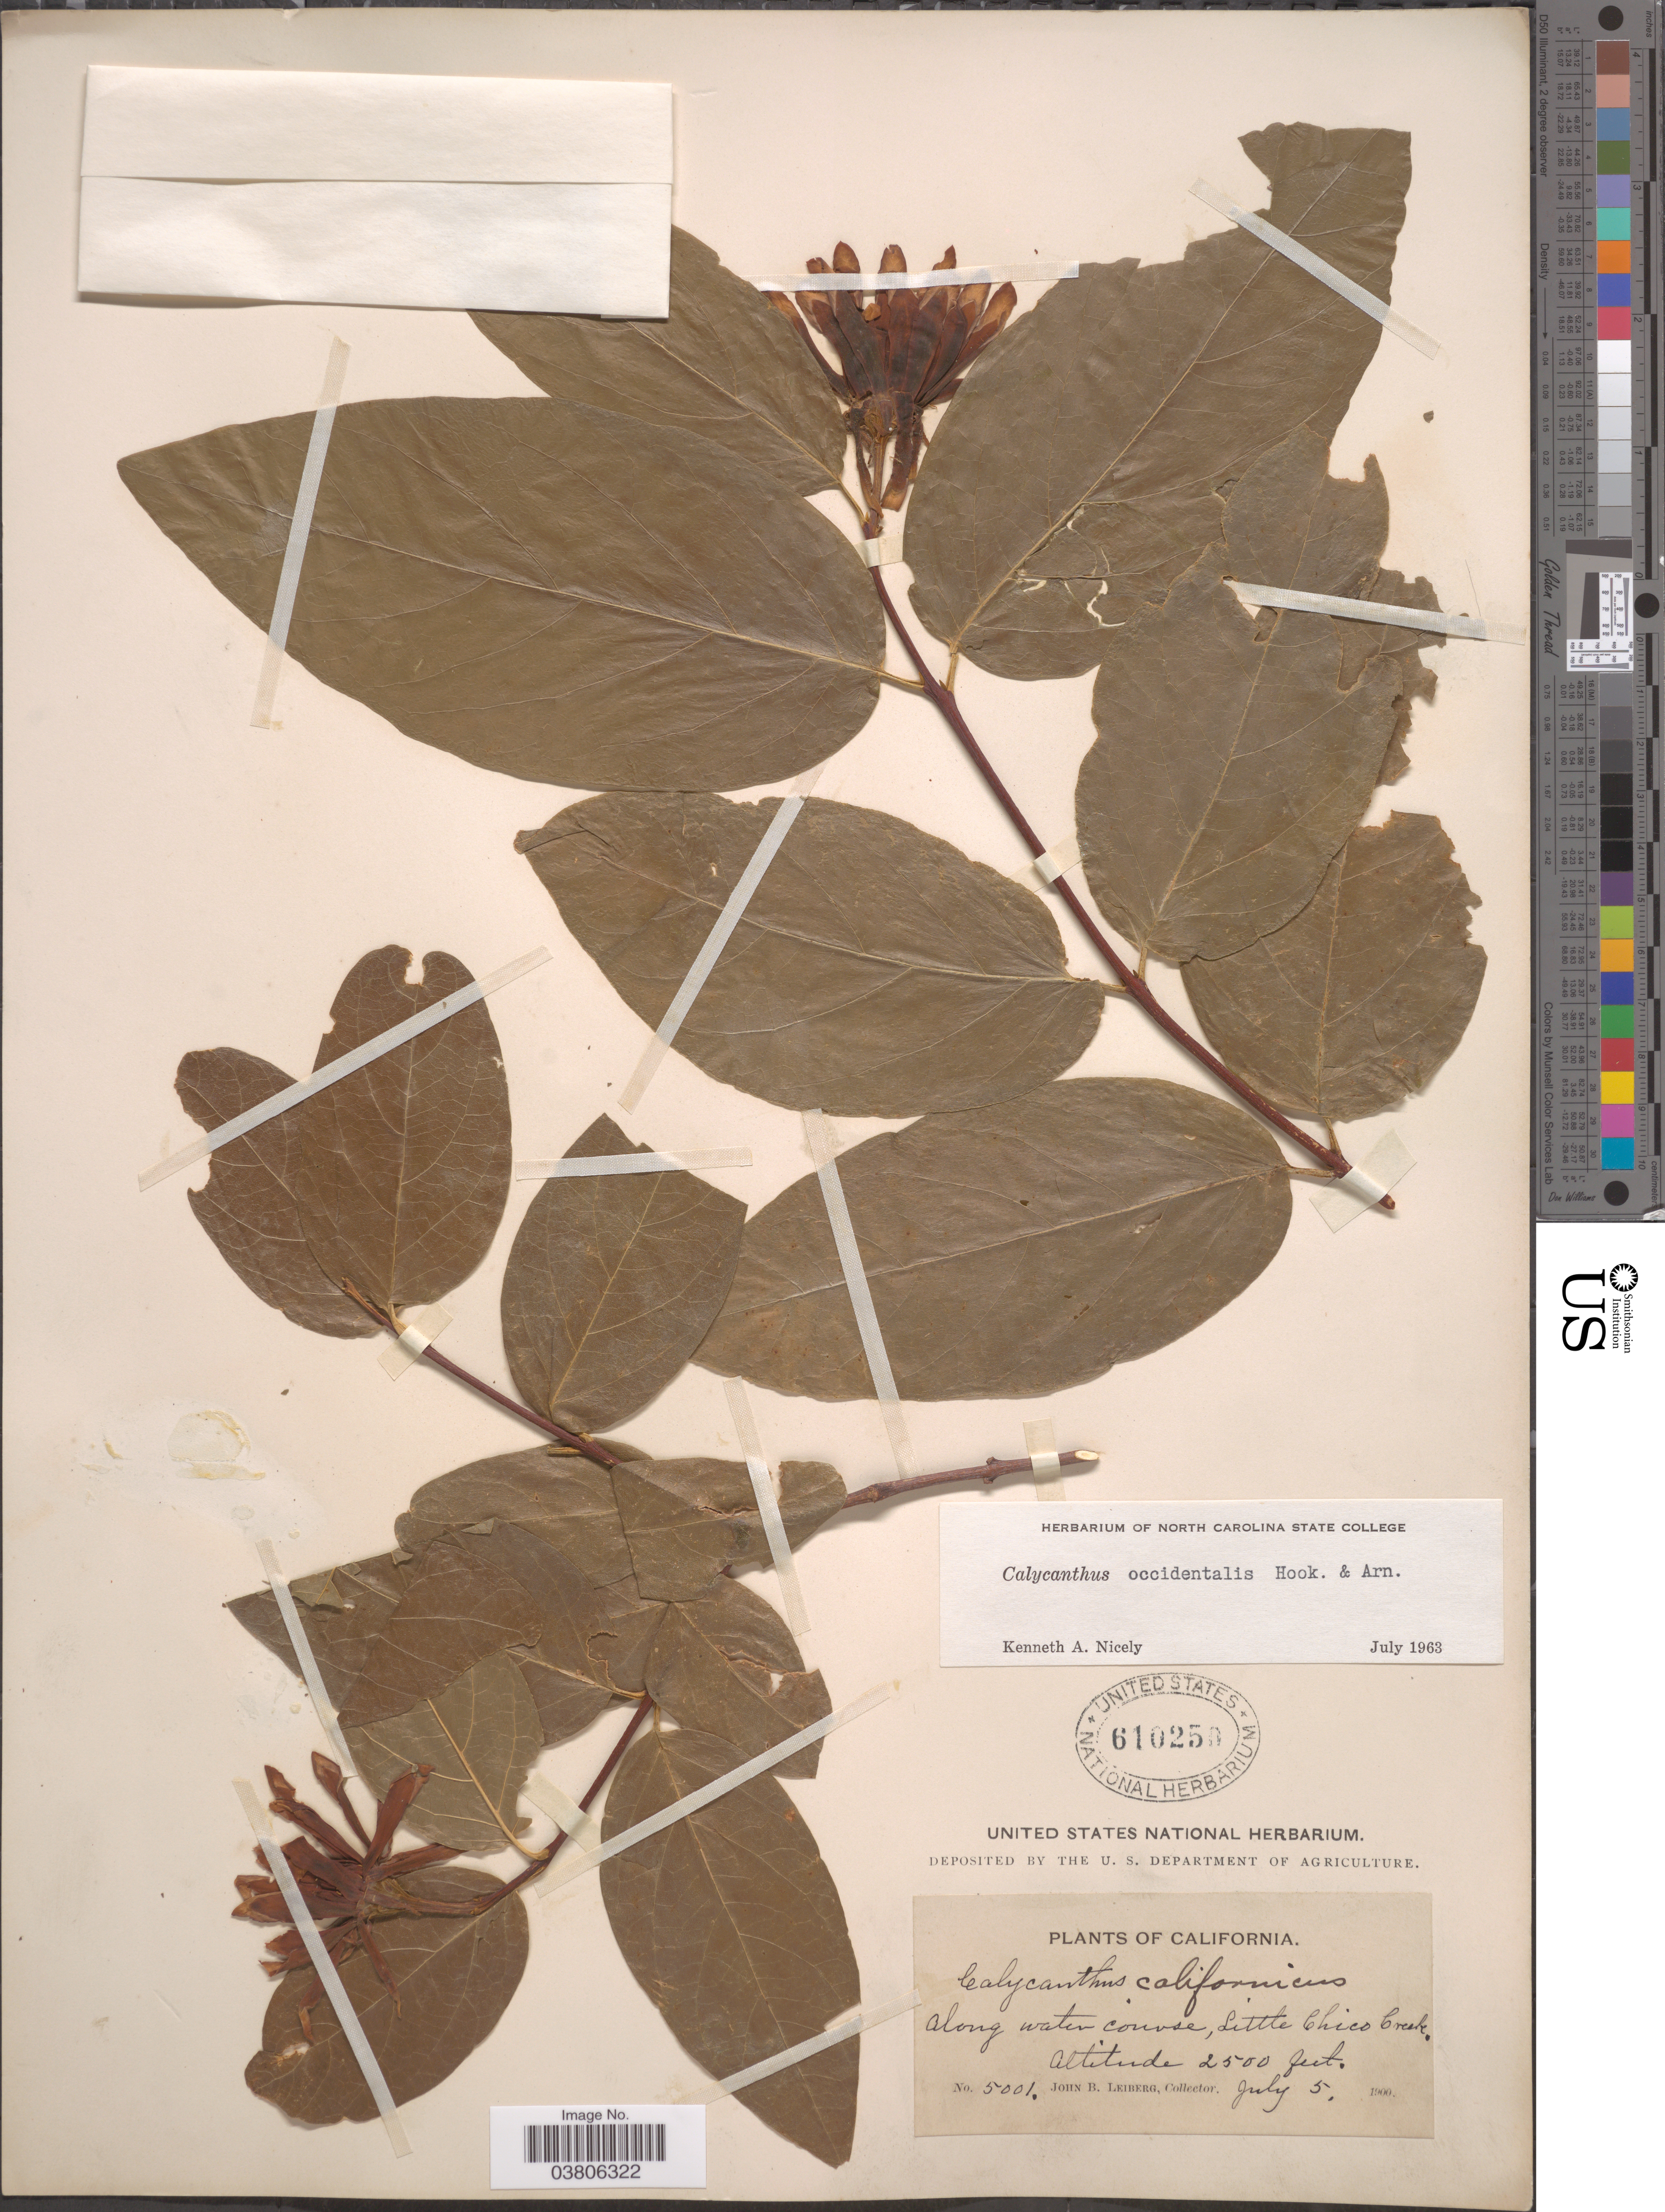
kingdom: Plantae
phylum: Tracheophyta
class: Magnoliopsida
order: Laurales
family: Calycanthaceae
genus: Calycanthus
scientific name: Calycanthus occidentalis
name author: Hook. & Arn.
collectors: J. B. Leiberg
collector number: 5001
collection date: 1900-07-05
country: United States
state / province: California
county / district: Butte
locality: Along water course, Little Chico Creek.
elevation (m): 762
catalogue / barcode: US 610250